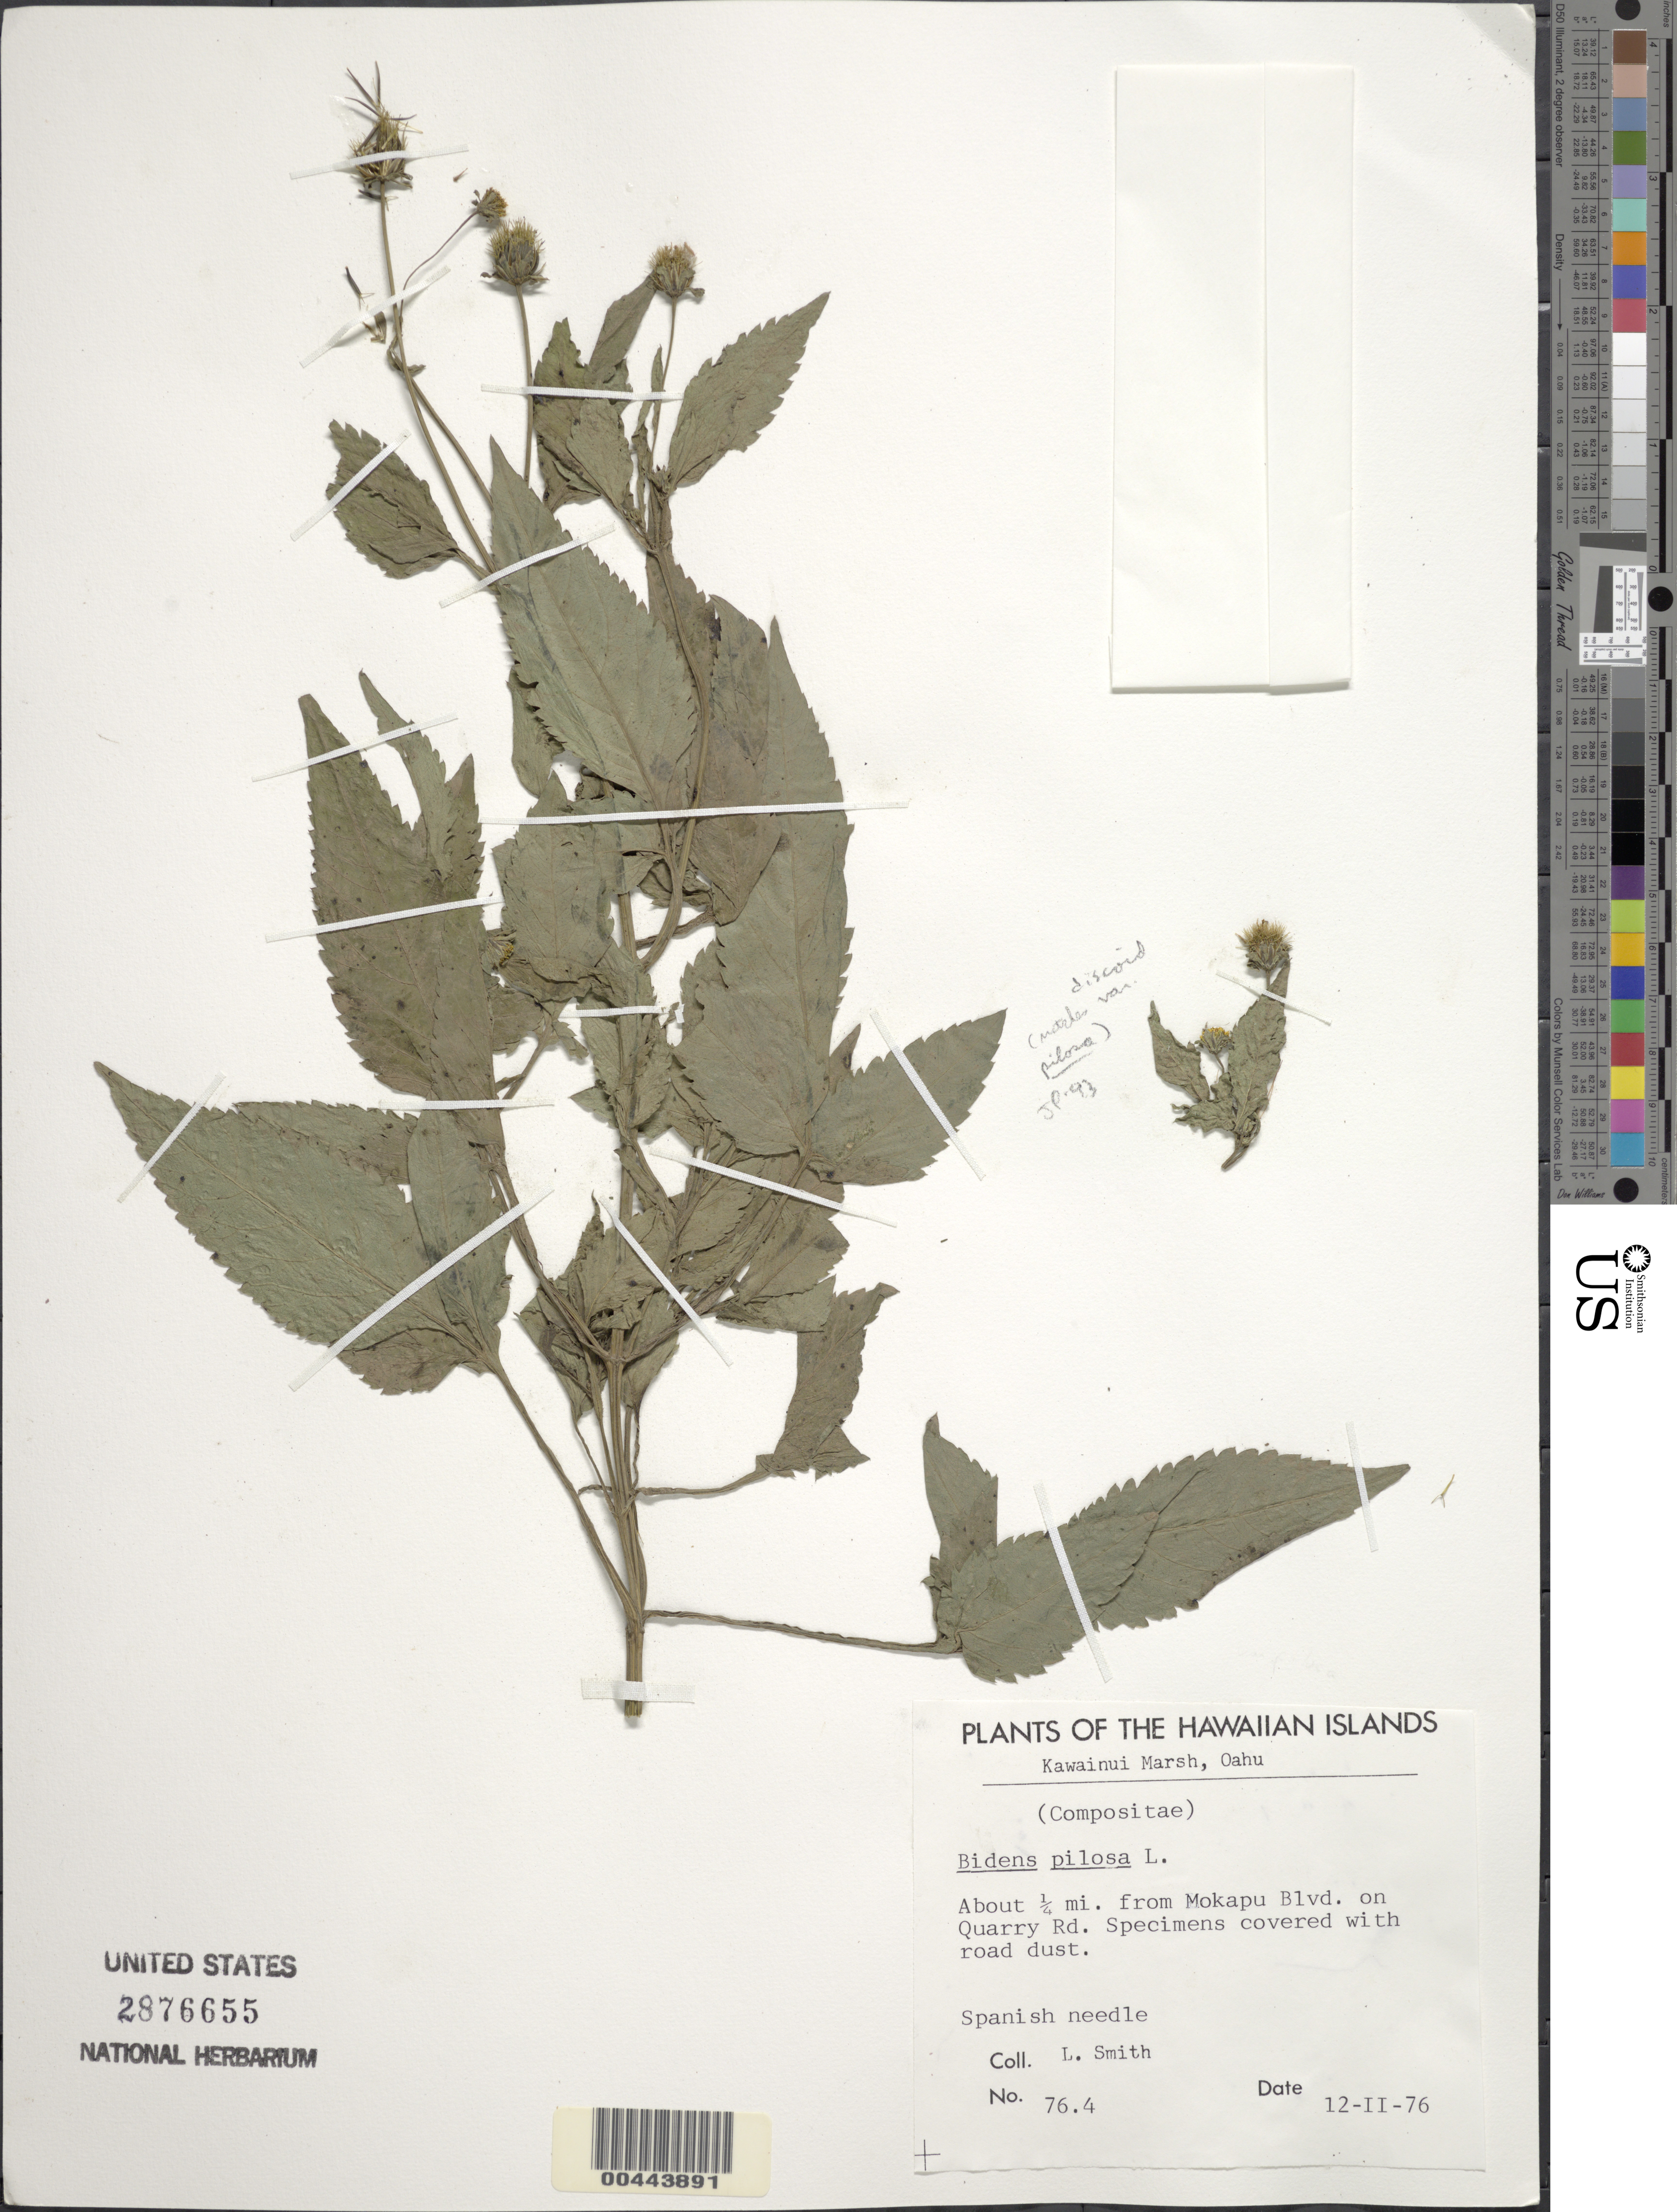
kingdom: Plantae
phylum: Tracheophyta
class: Magnoliopsida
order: Asterales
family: Asteraceae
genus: Bidens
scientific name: Bidens pilosa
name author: L.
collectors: L. Smith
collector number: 76.4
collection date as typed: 12 Feb 1976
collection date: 1976-02-12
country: United States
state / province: Hawaii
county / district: Honolulu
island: Oahu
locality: Kawainui Marsh, about 0.25 mi from Mokapu Boulevard on Quarry Road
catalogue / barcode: US 2876655